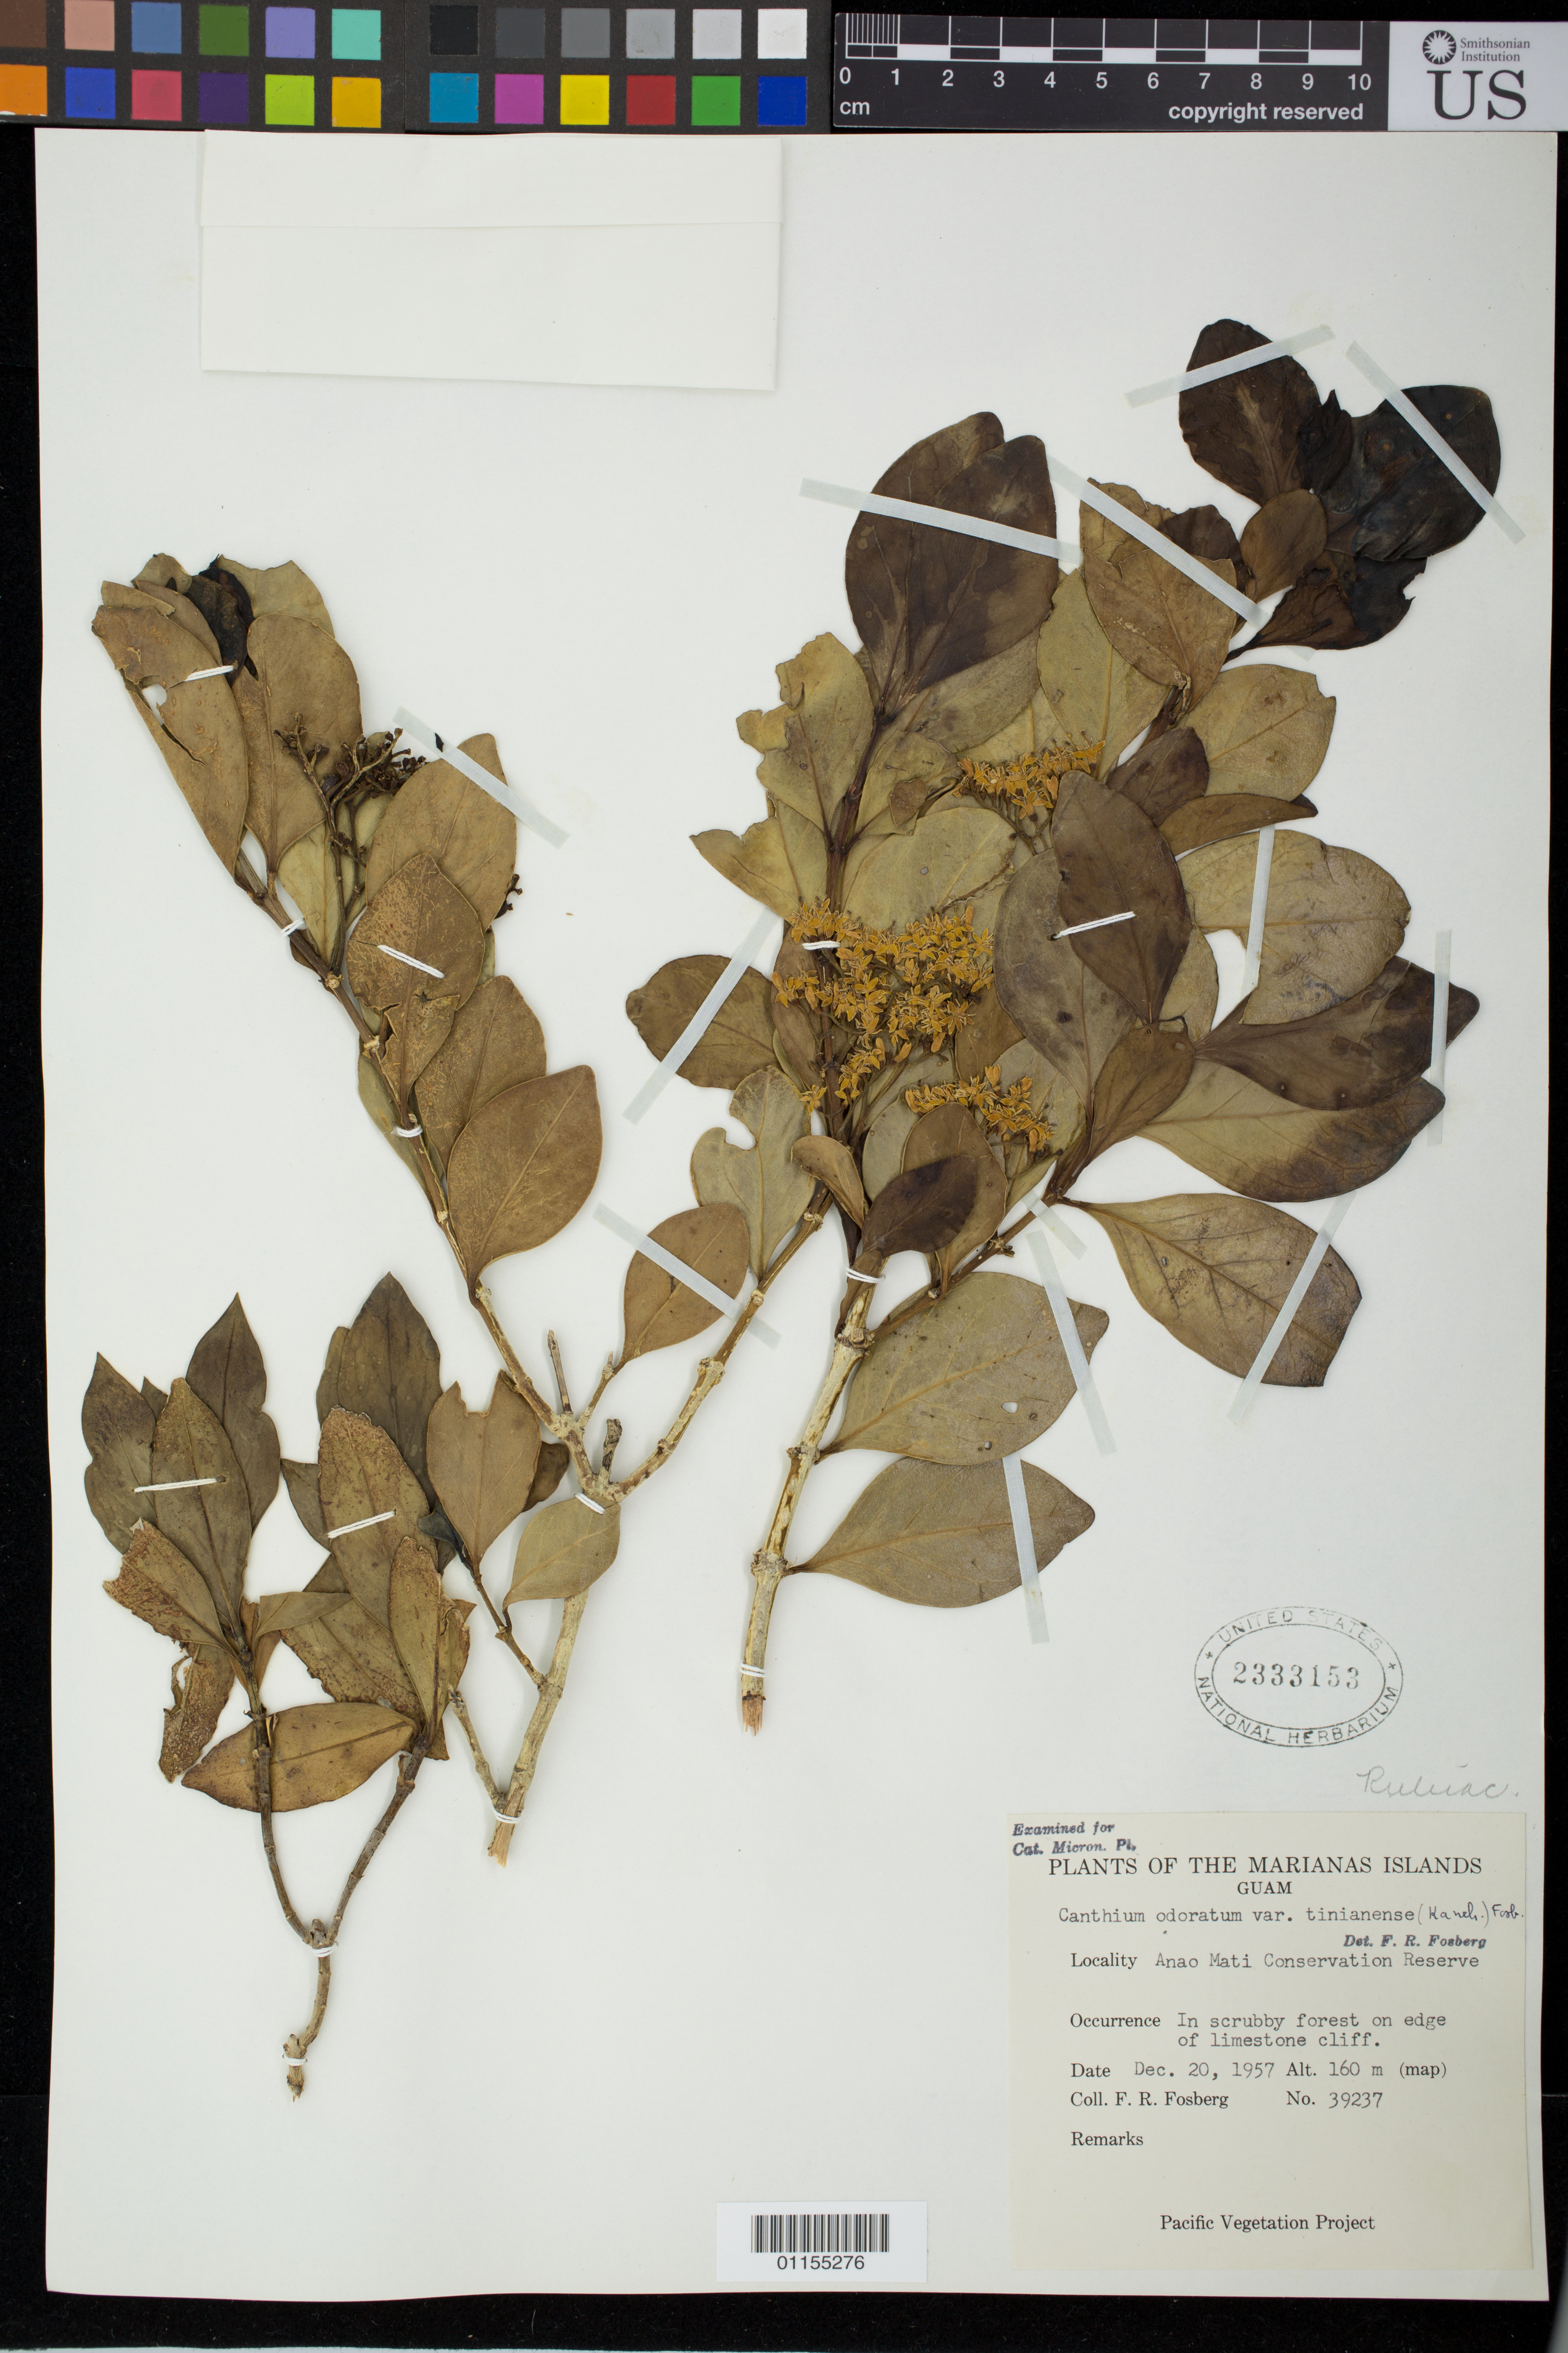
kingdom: Plantae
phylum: Tracheophyta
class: Magnoliopsida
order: Gentianales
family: Rubiaceae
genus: Psydrax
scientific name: Psydrax odorata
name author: (G. Forst.) A.C. Sm. & S.P. Darwin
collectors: F. R. Fosberg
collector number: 39237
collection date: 1957-12-20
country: Guam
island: Guam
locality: Anao Mati Conservation Reserve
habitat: scrubby forest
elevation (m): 160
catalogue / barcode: US 2333153